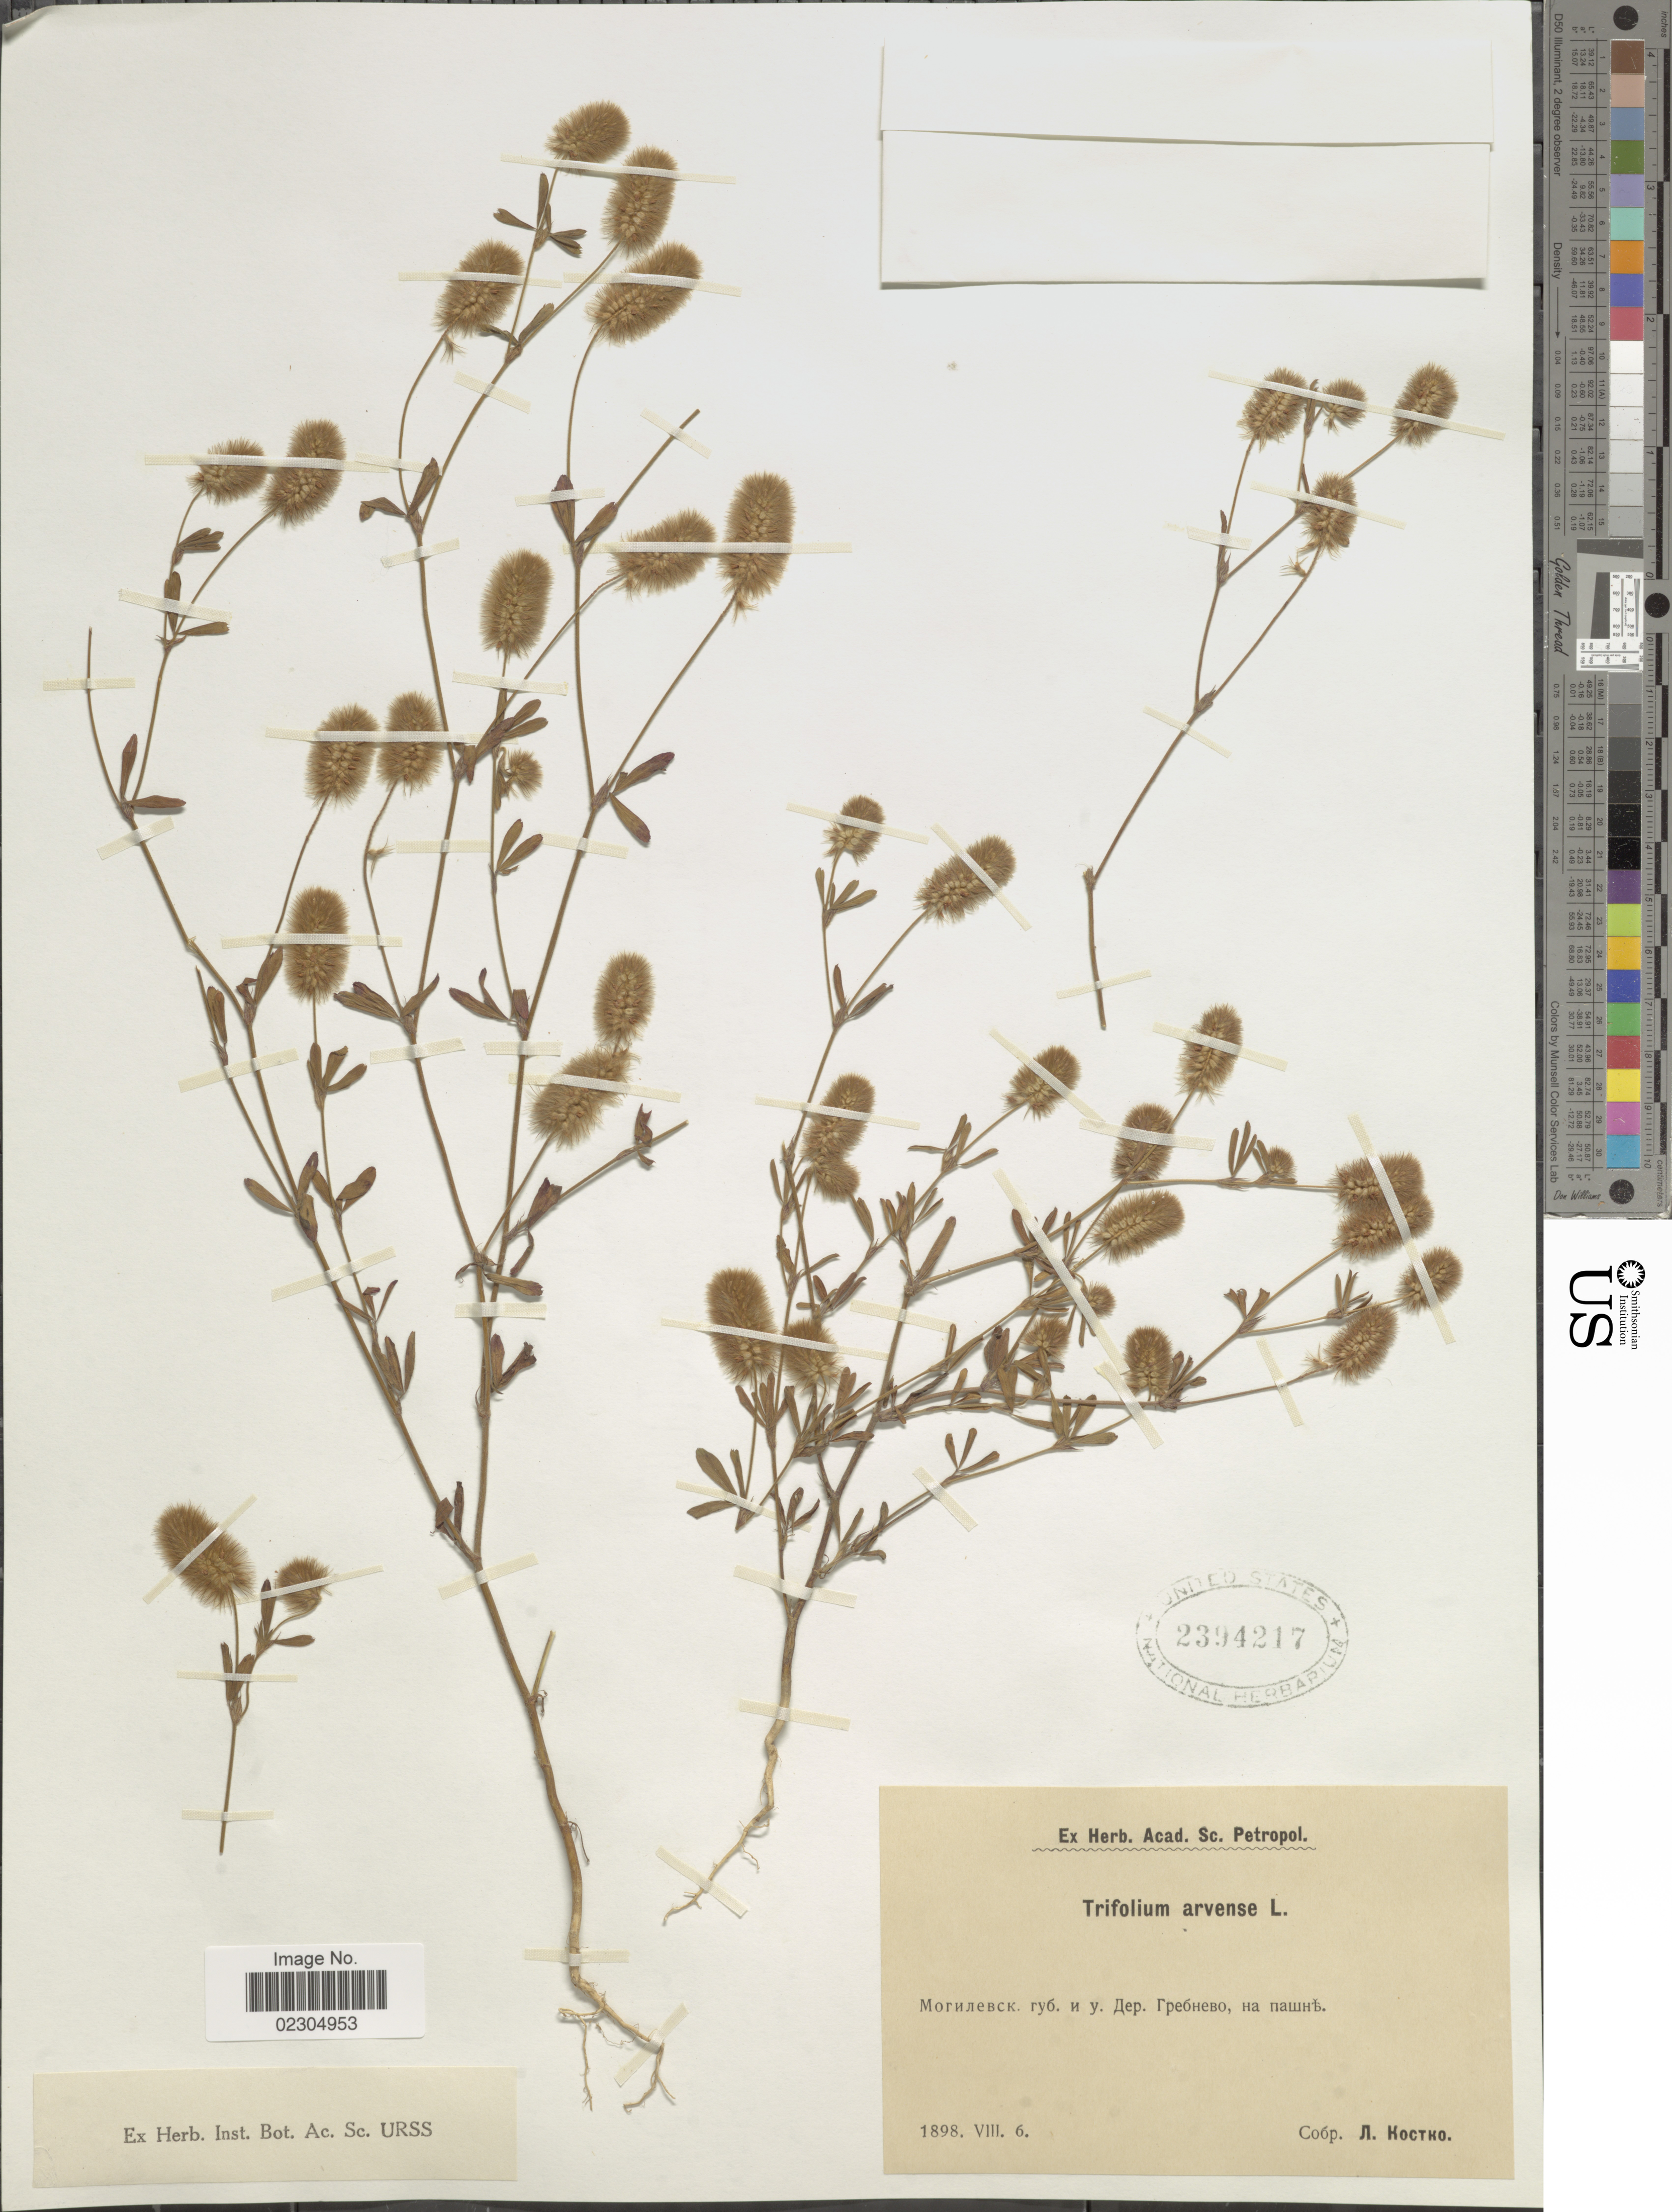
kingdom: Plantae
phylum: Tracheophyta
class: Magnoliopsida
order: Fabales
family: Fabaceae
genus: Trifolium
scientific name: Trifolium arvense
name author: L.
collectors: ex herb. Acad. Petrop.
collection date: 1898-08-06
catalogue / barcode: US 2394217